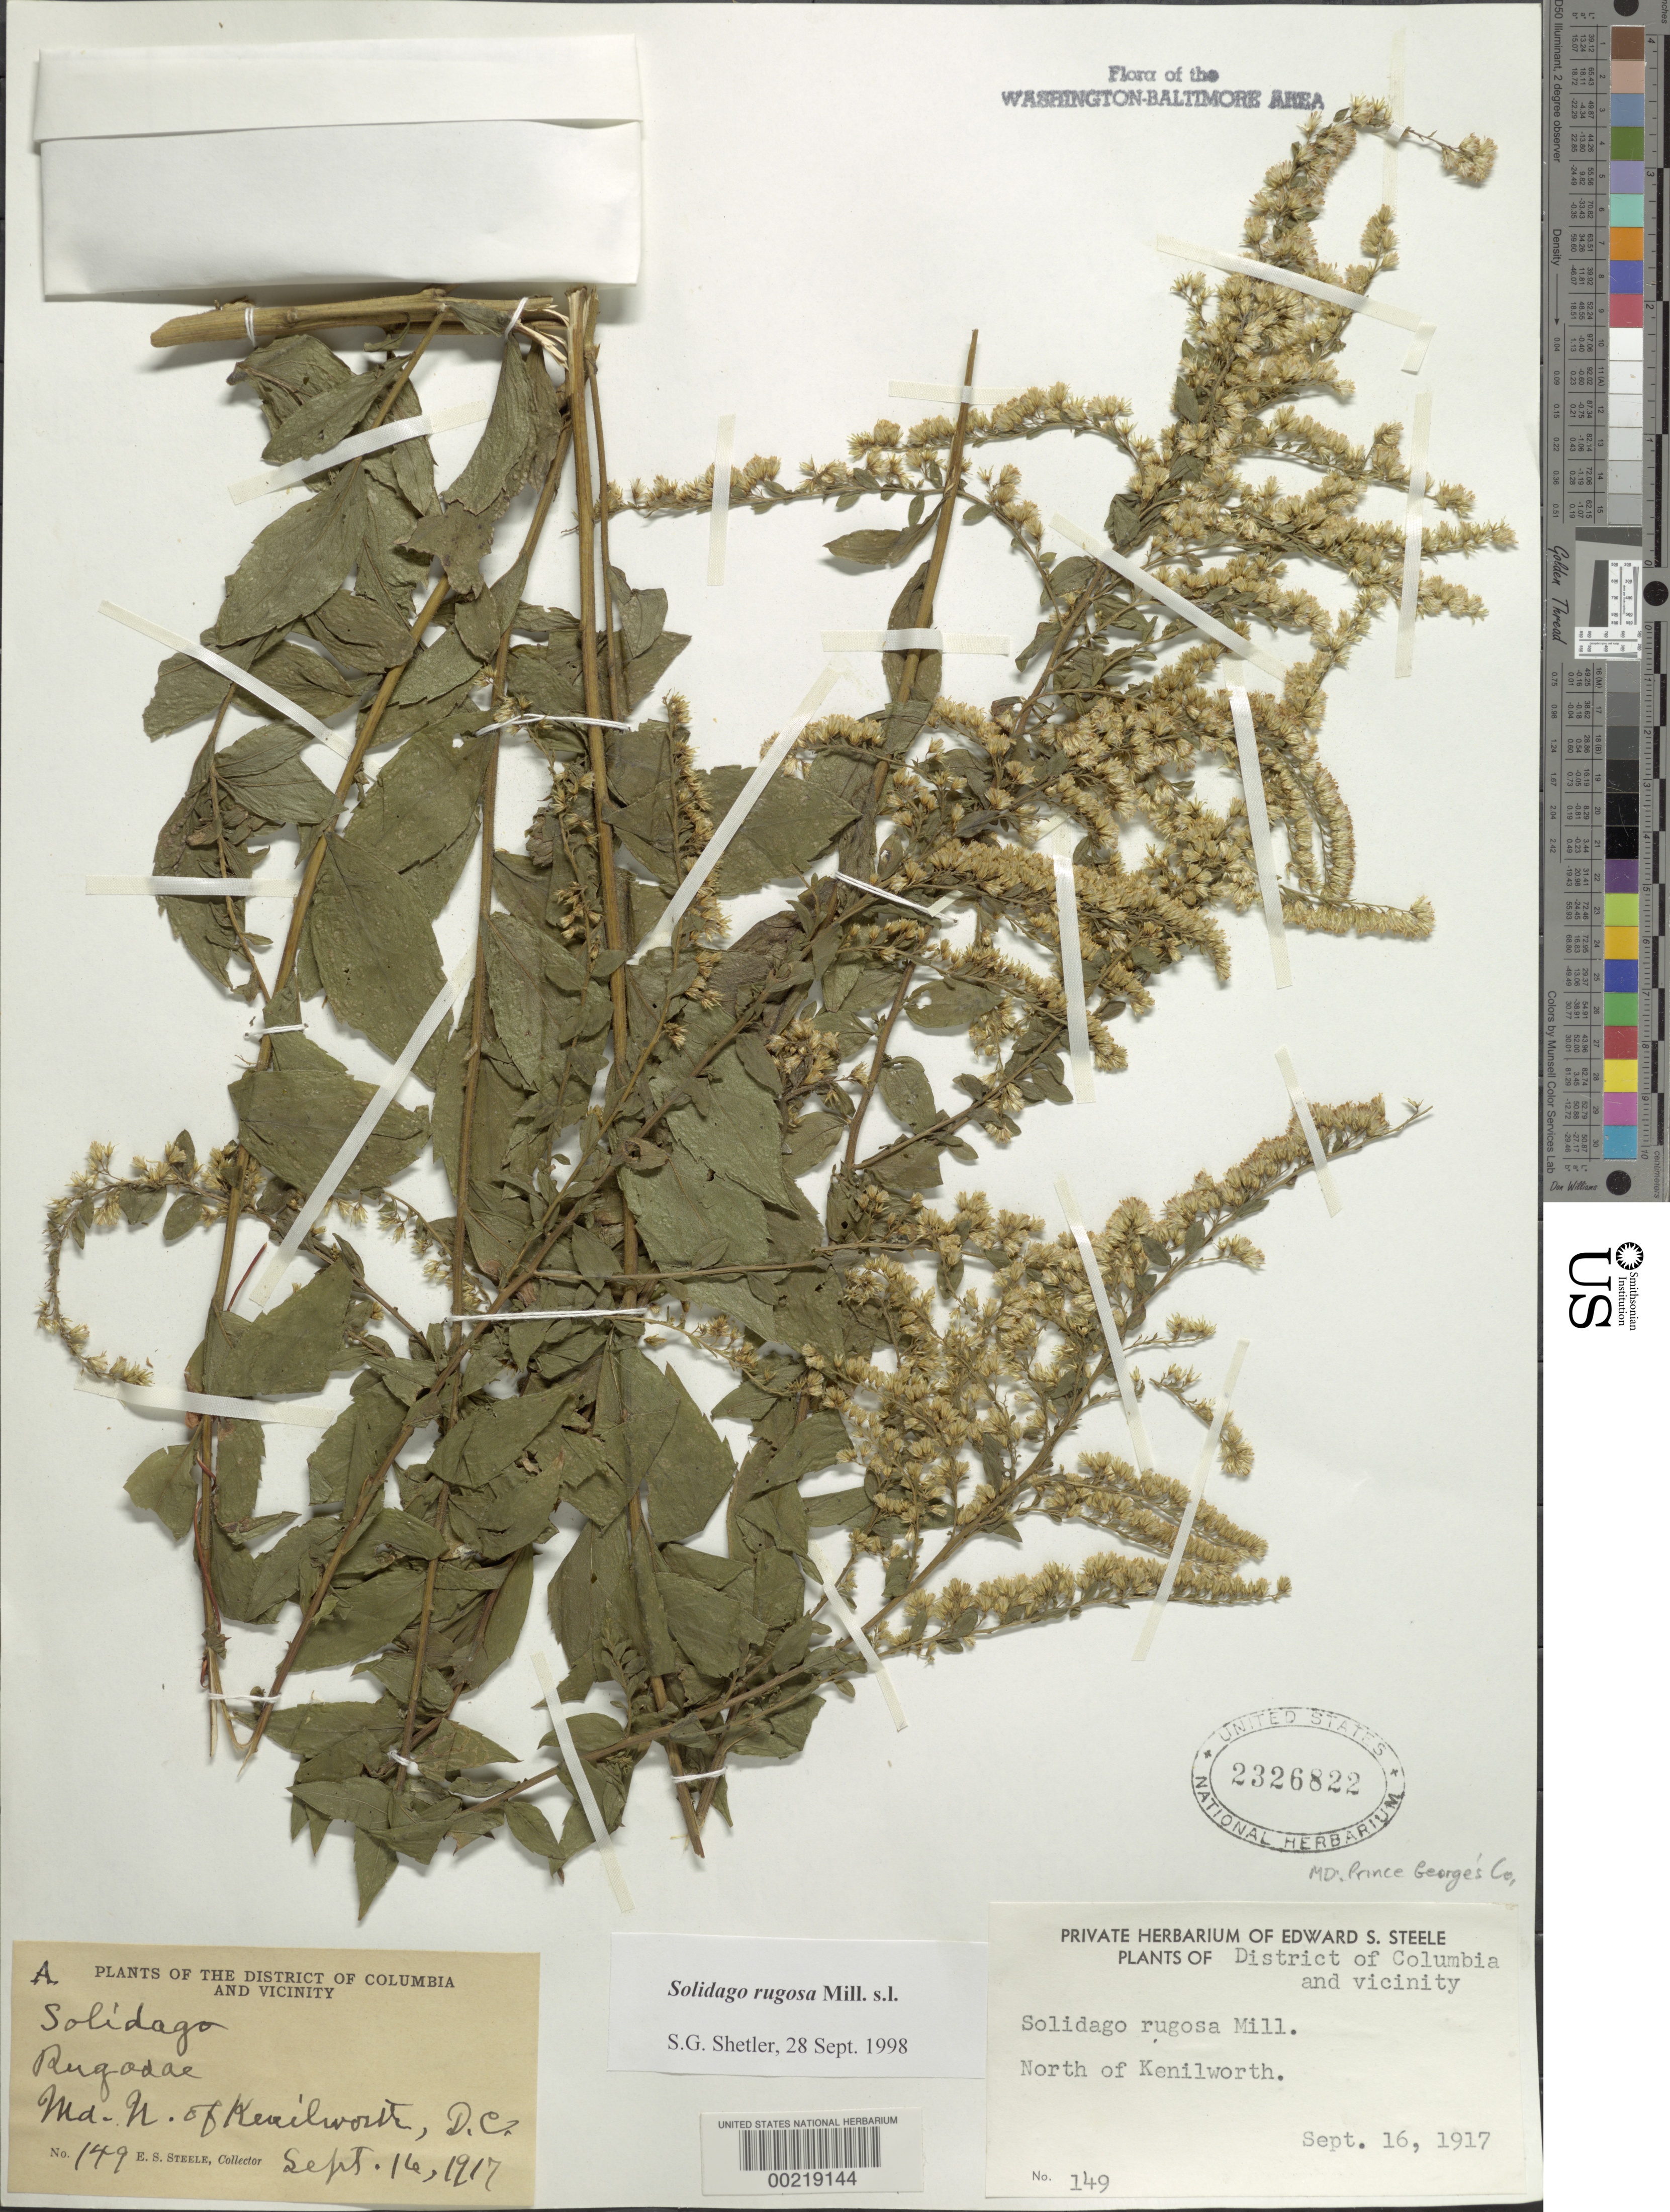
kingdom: Plantae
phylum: Tracheophyta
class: Magnoliopsida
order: Asterales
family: Asteraceae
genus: Solidago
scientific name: Solidago rugosa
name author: Mill.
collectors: E. Steele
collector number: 149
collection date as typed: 16 Sep 1917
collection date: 1917-09-16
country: United States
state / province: Maryland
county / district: Prince George's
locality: North of Kenilworth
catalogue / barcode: US 2326822